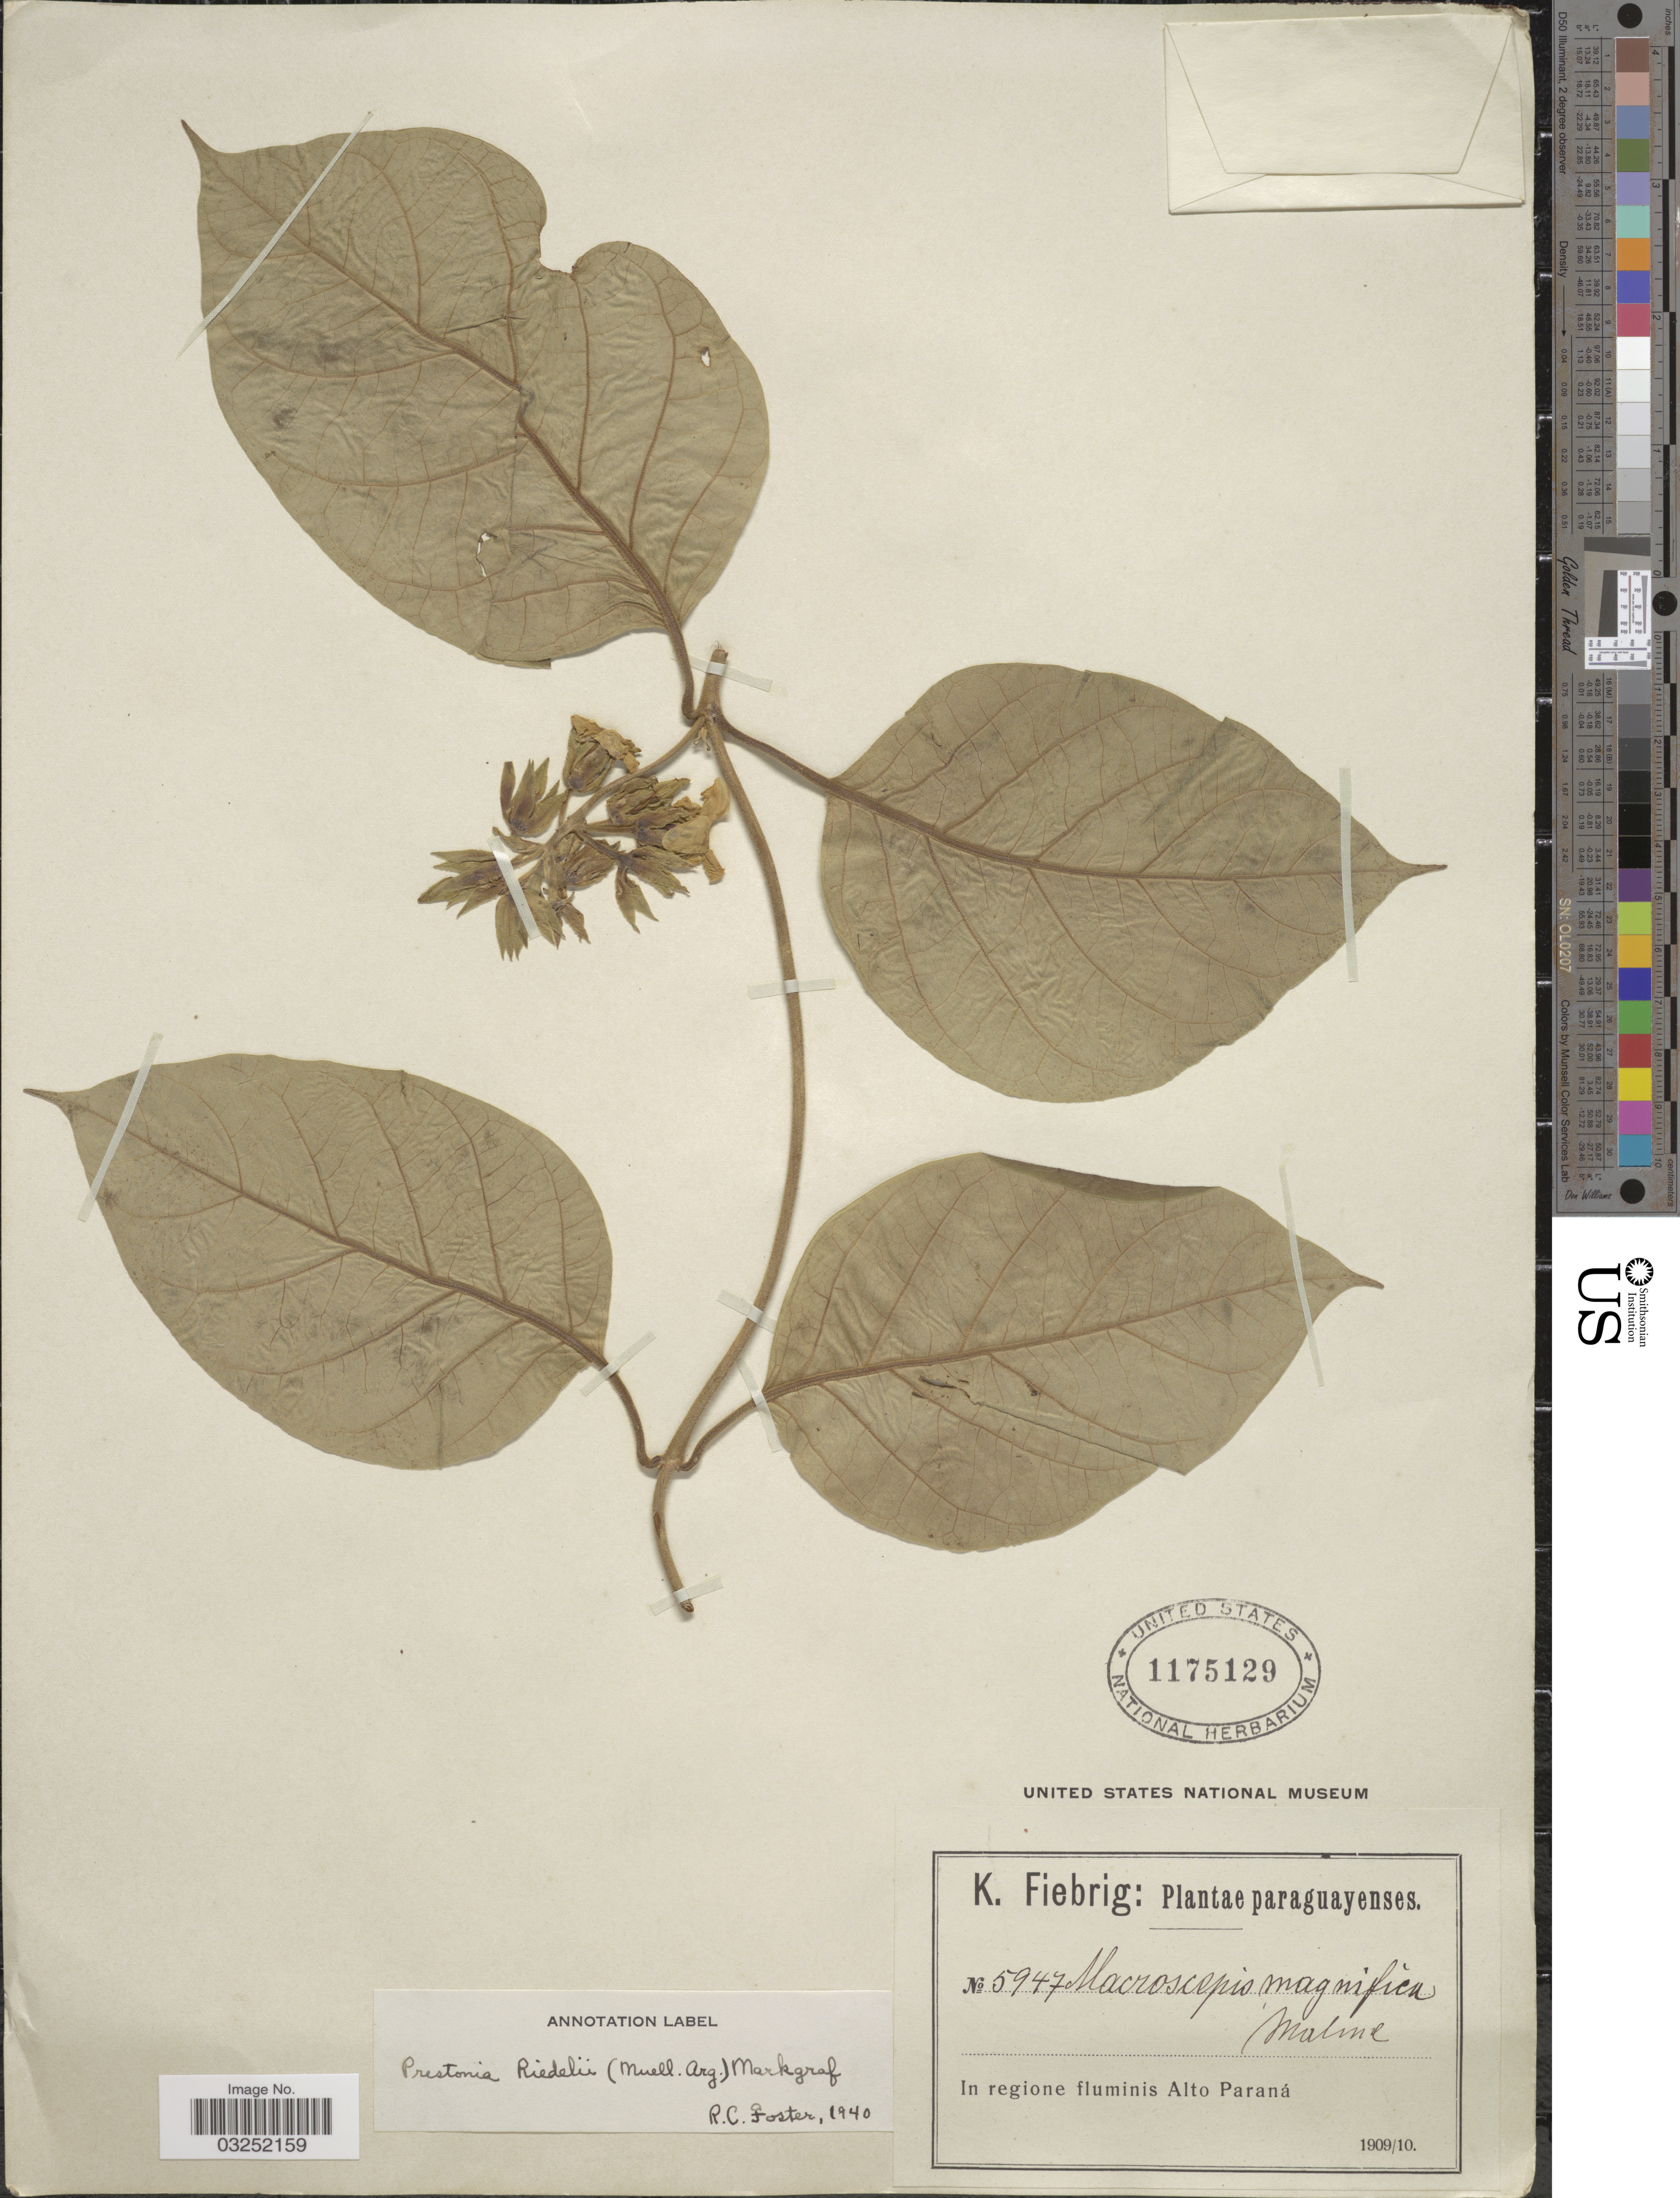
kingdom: Plantae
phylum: Tracheophyta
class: Magnoliopsida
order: Gentianales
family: Apocynaceae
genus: Prestonia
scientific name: Prestonia riedelii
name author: (Müll. Arg.) Markgr.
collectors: K. Fiebrig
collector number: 5947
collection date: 1909/1910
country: Paraguay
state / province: Alto Parana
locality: In regione fluminis Alto Paraná.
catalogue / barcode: US 1175129